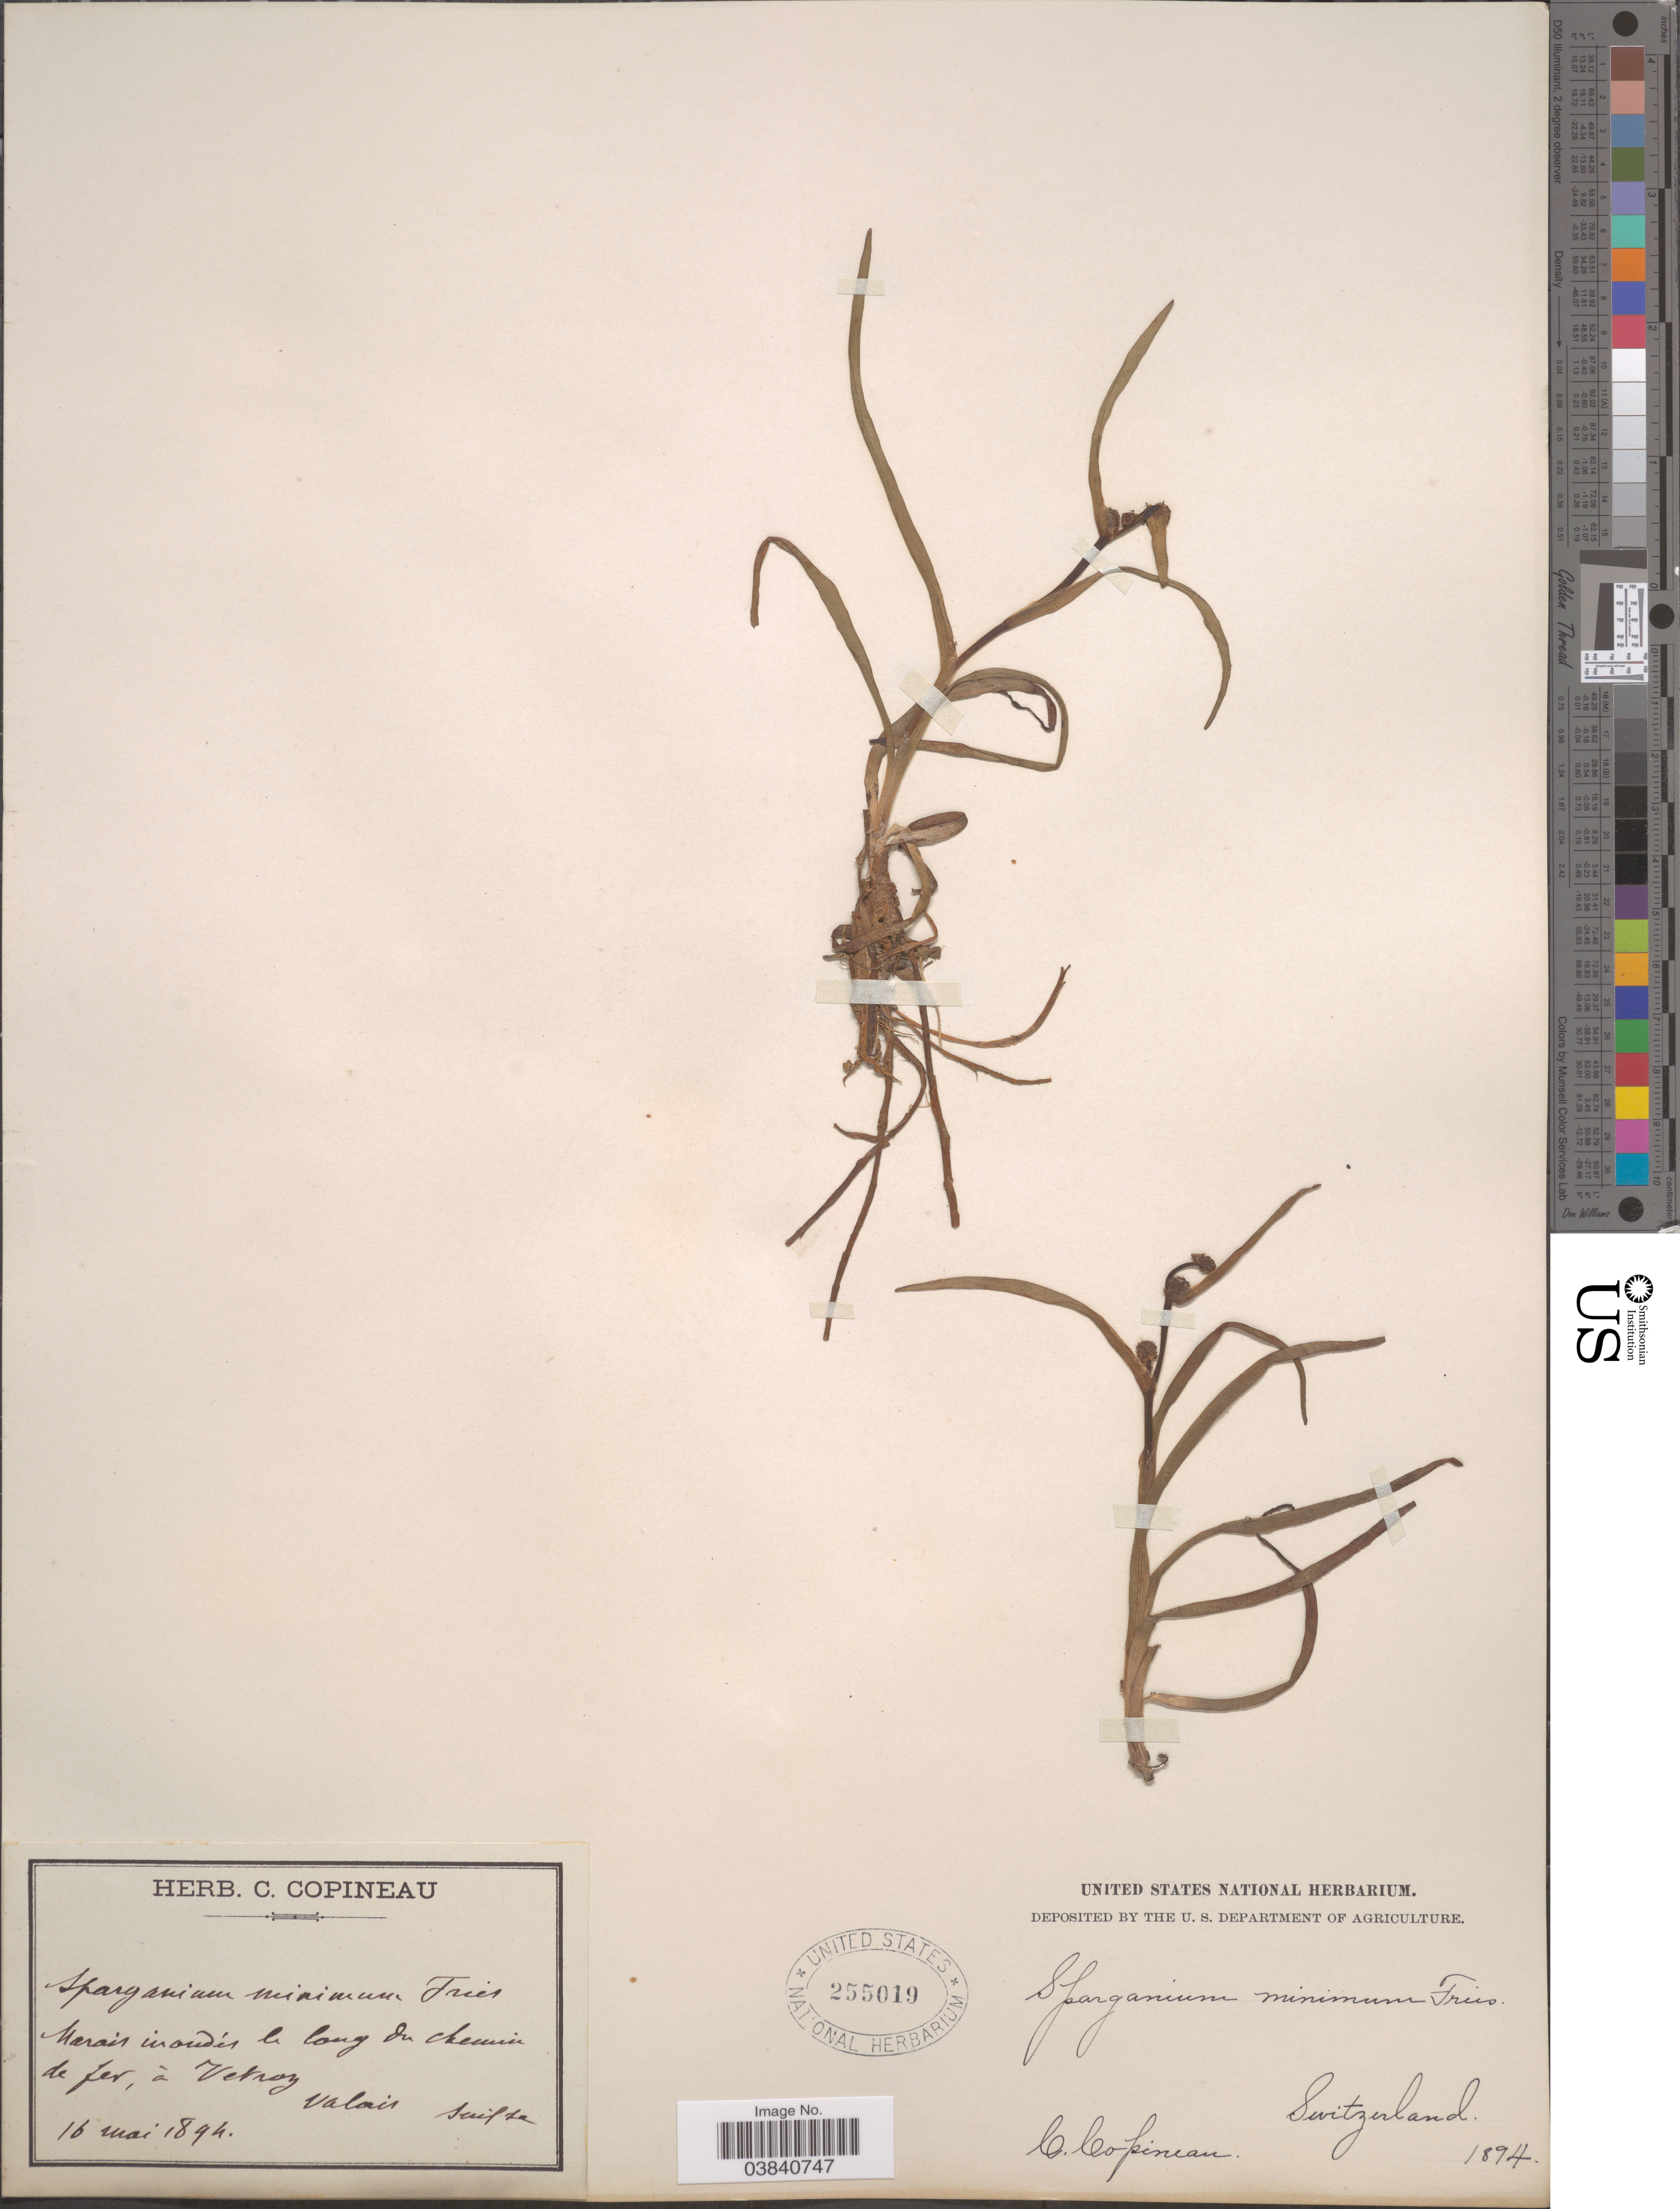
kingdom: Plantae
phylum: Tracheophyta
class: Liliopsida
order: Poales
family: Typhaceae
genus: Sparganium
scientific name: Sparganium minimum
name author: Wallr.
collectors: C. Copineau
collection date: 1894-05-16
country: Switzerland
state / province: Valais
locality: Marais inoudés le long du chemin de fer, à Vétroz.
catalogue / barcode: US 255019